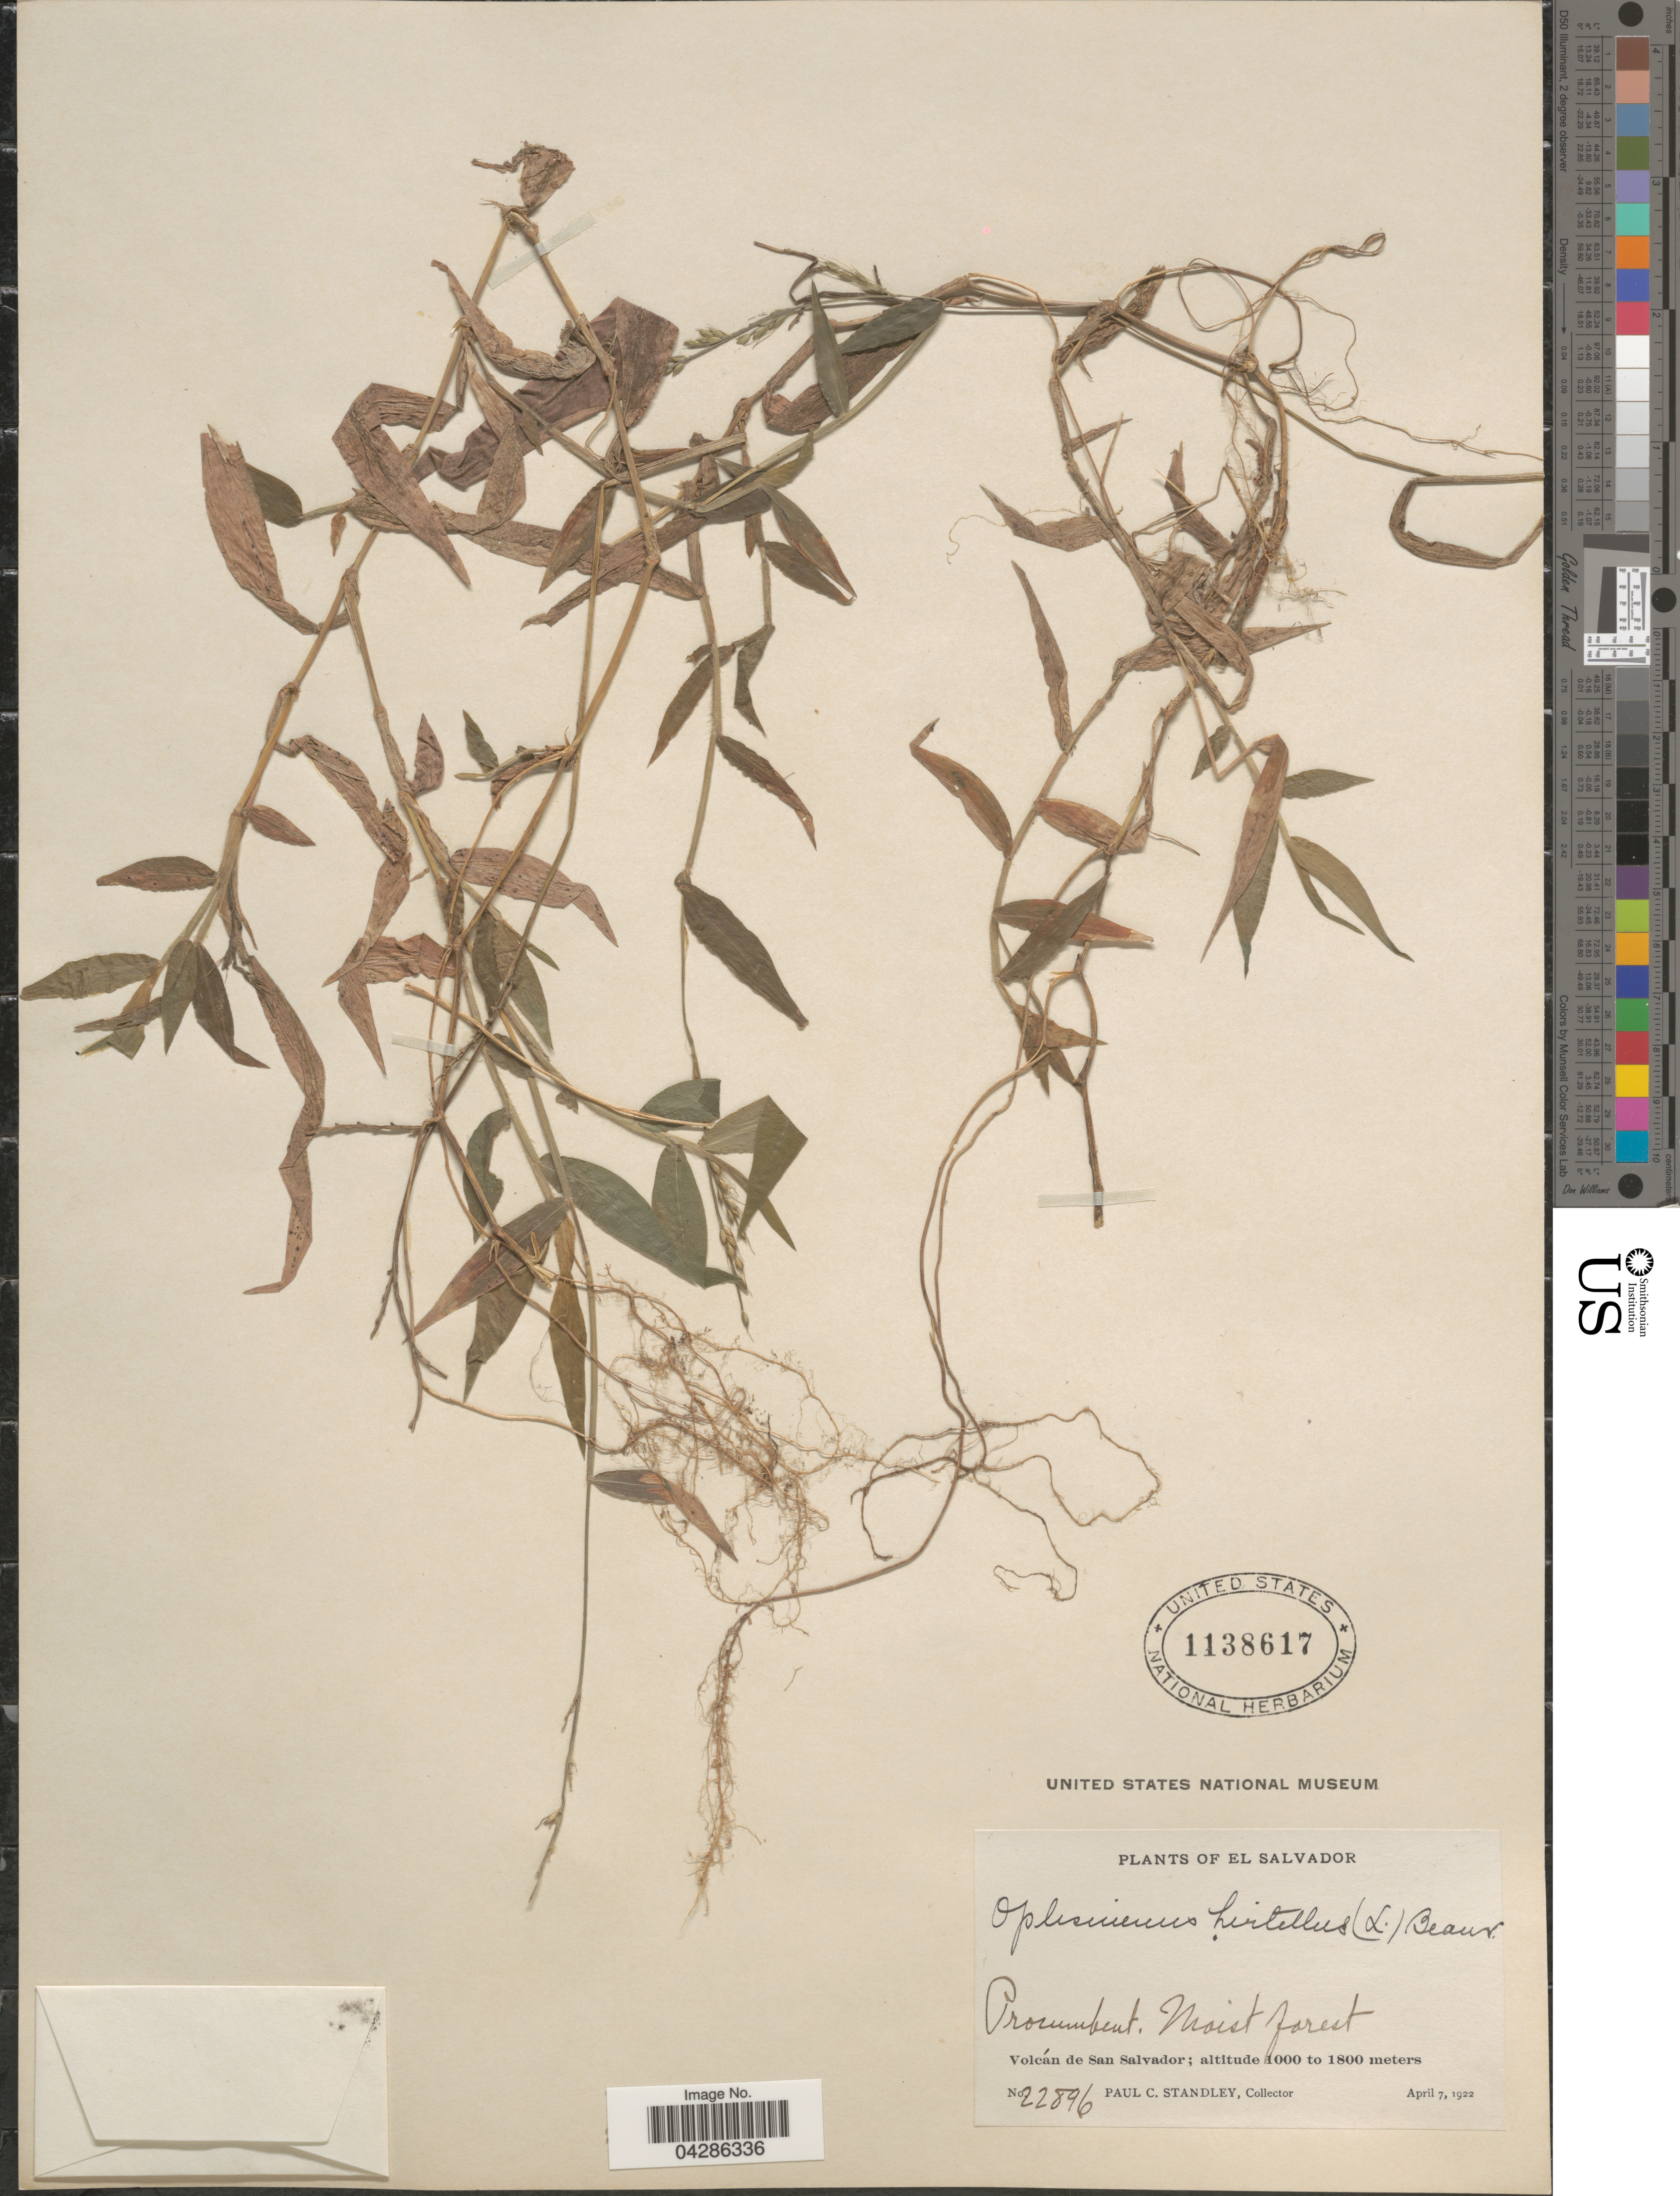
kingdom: Plantae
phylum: Tracheophyta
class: Liliopsida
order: Poales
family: Poaceae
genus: Oplismenus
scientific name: Oplismenus hirtellus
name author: (L.) P. Beauv.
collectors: P. C. Standley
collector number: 22896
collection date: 1922-04-07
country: El Salvador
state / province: San Salvador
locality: Volcán de San Salvador.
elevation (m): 1000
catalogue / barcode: US 1138617